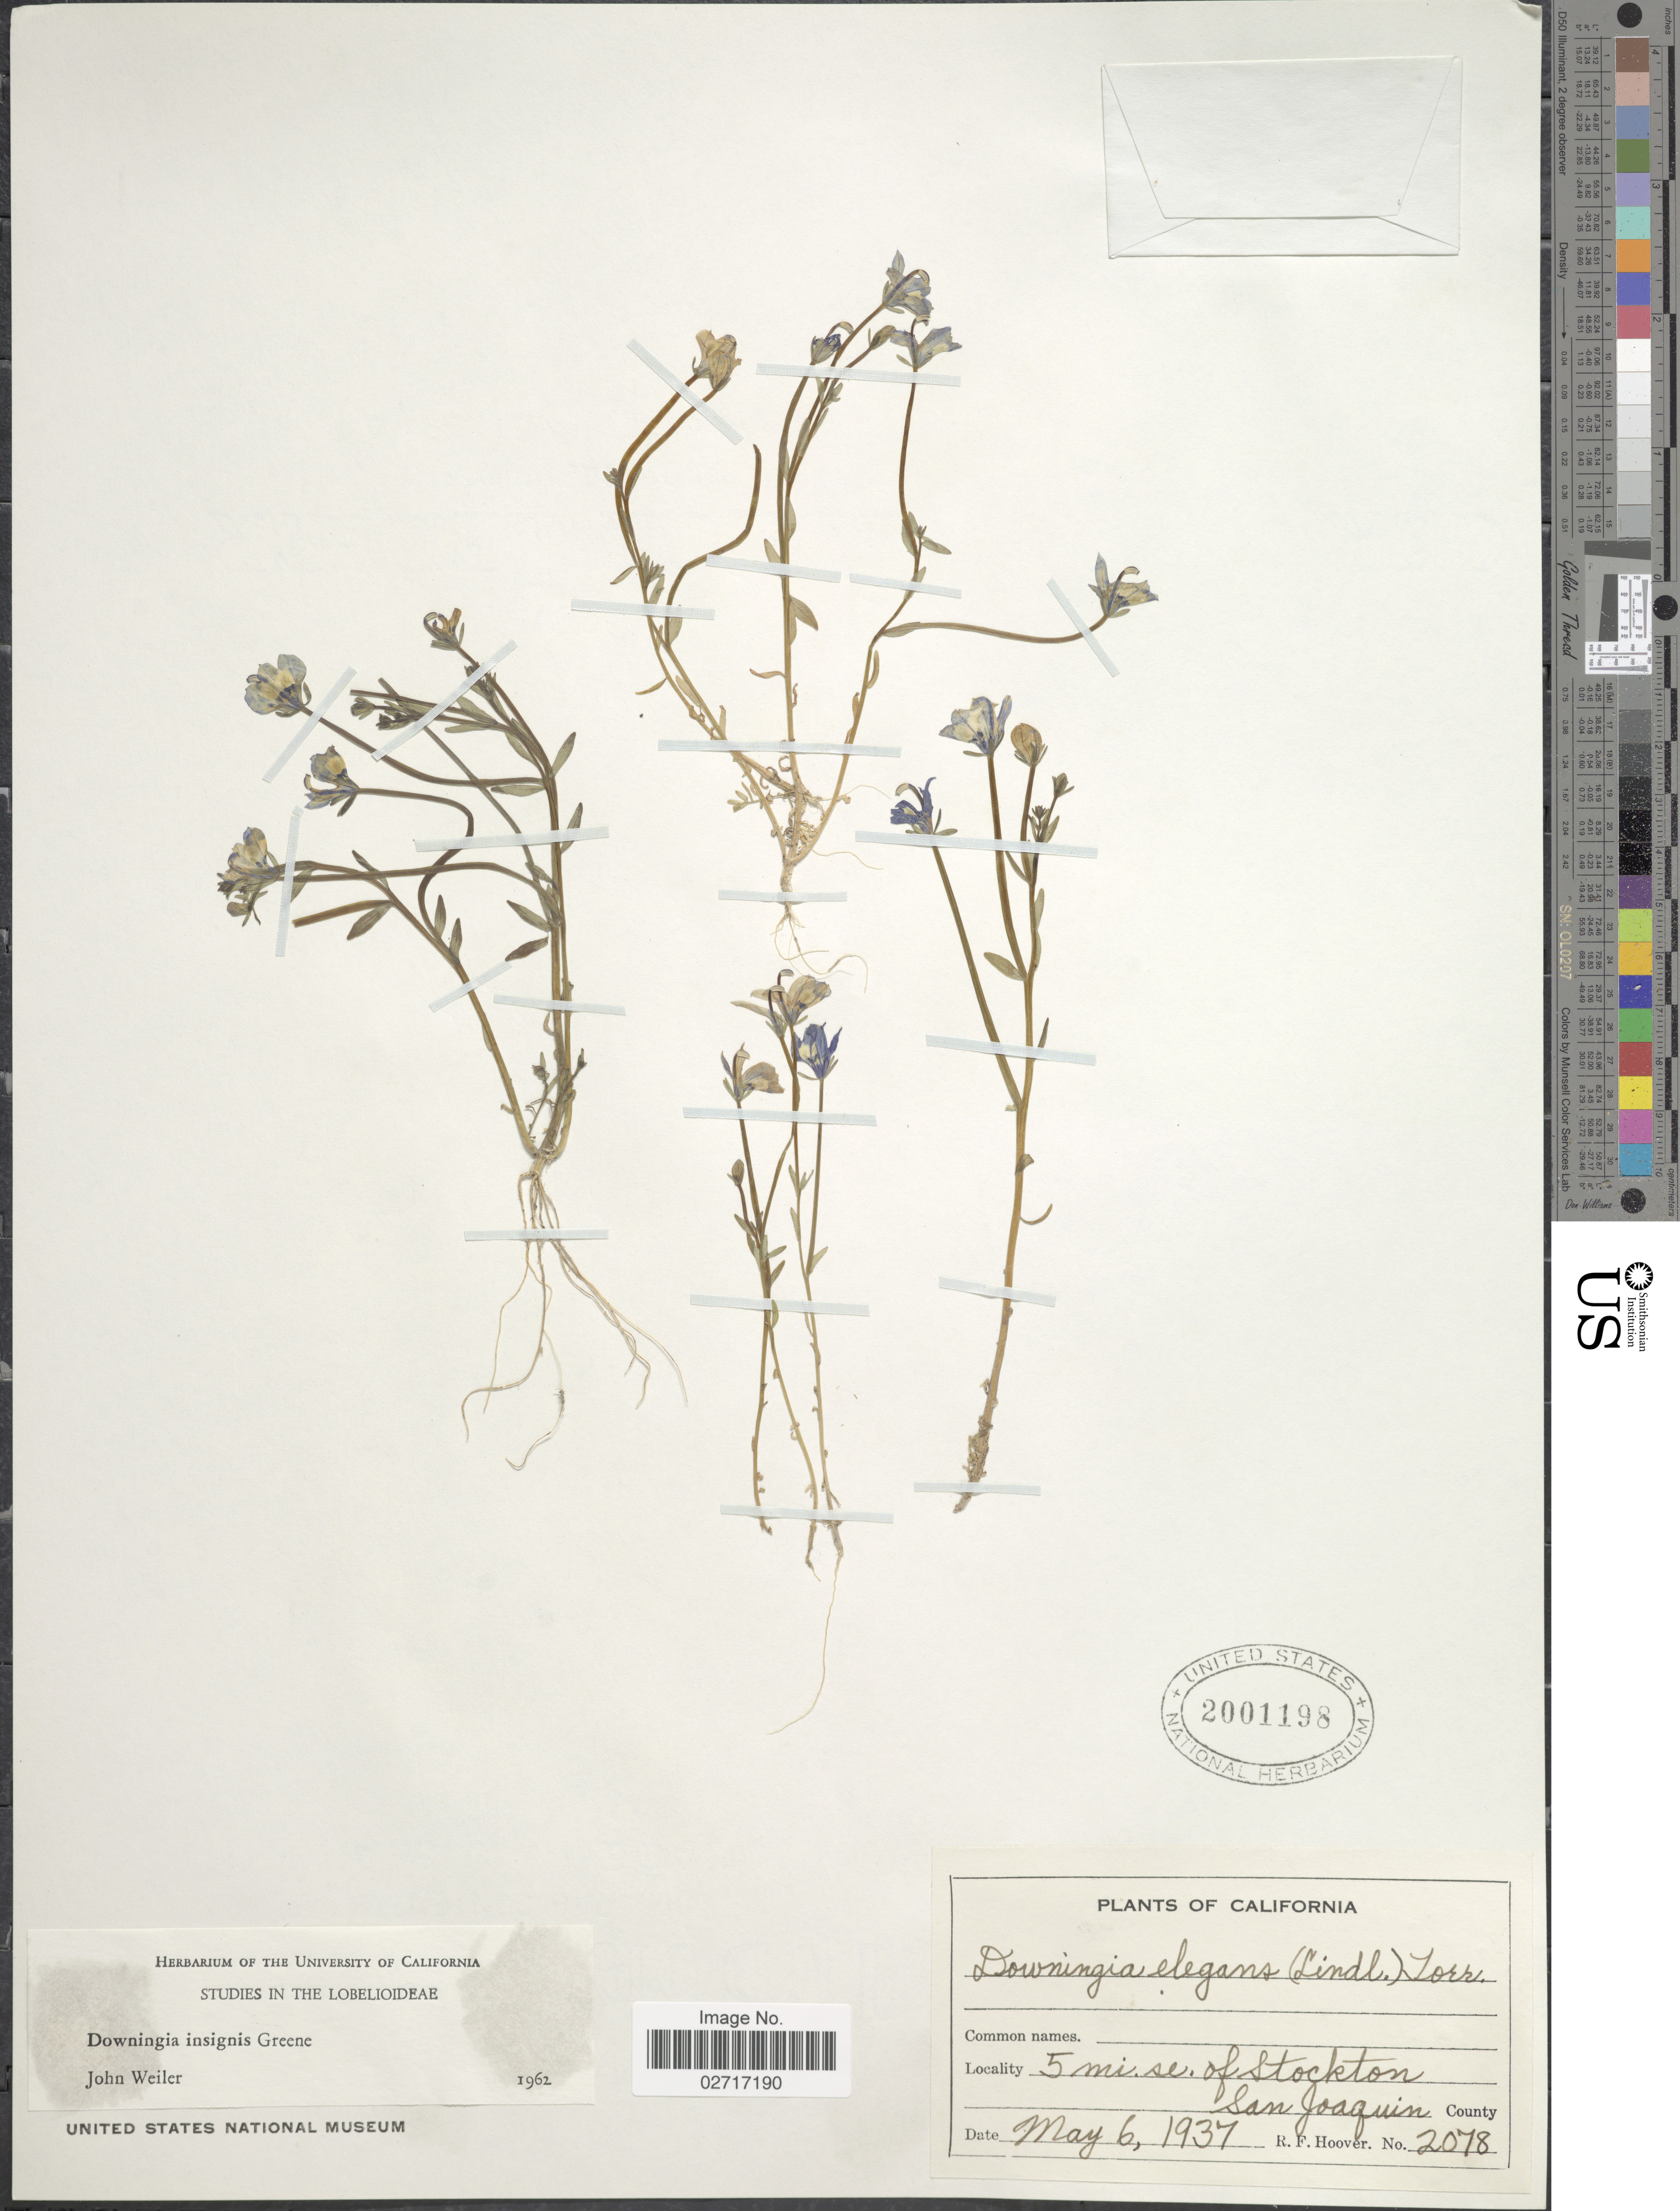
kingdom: Plantae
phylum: Tracheophyta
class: Magnoliopsida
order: Asterales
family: Campanulaceae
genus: Downingia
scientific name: Downingia insignis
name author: Greene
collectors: R. F. Hoover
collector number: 2078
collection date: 1937-05-06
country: United States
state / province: California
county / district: San Joaquin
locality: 5 mi. se. of Stockton, San Joaquin County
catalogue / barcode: US 2001198